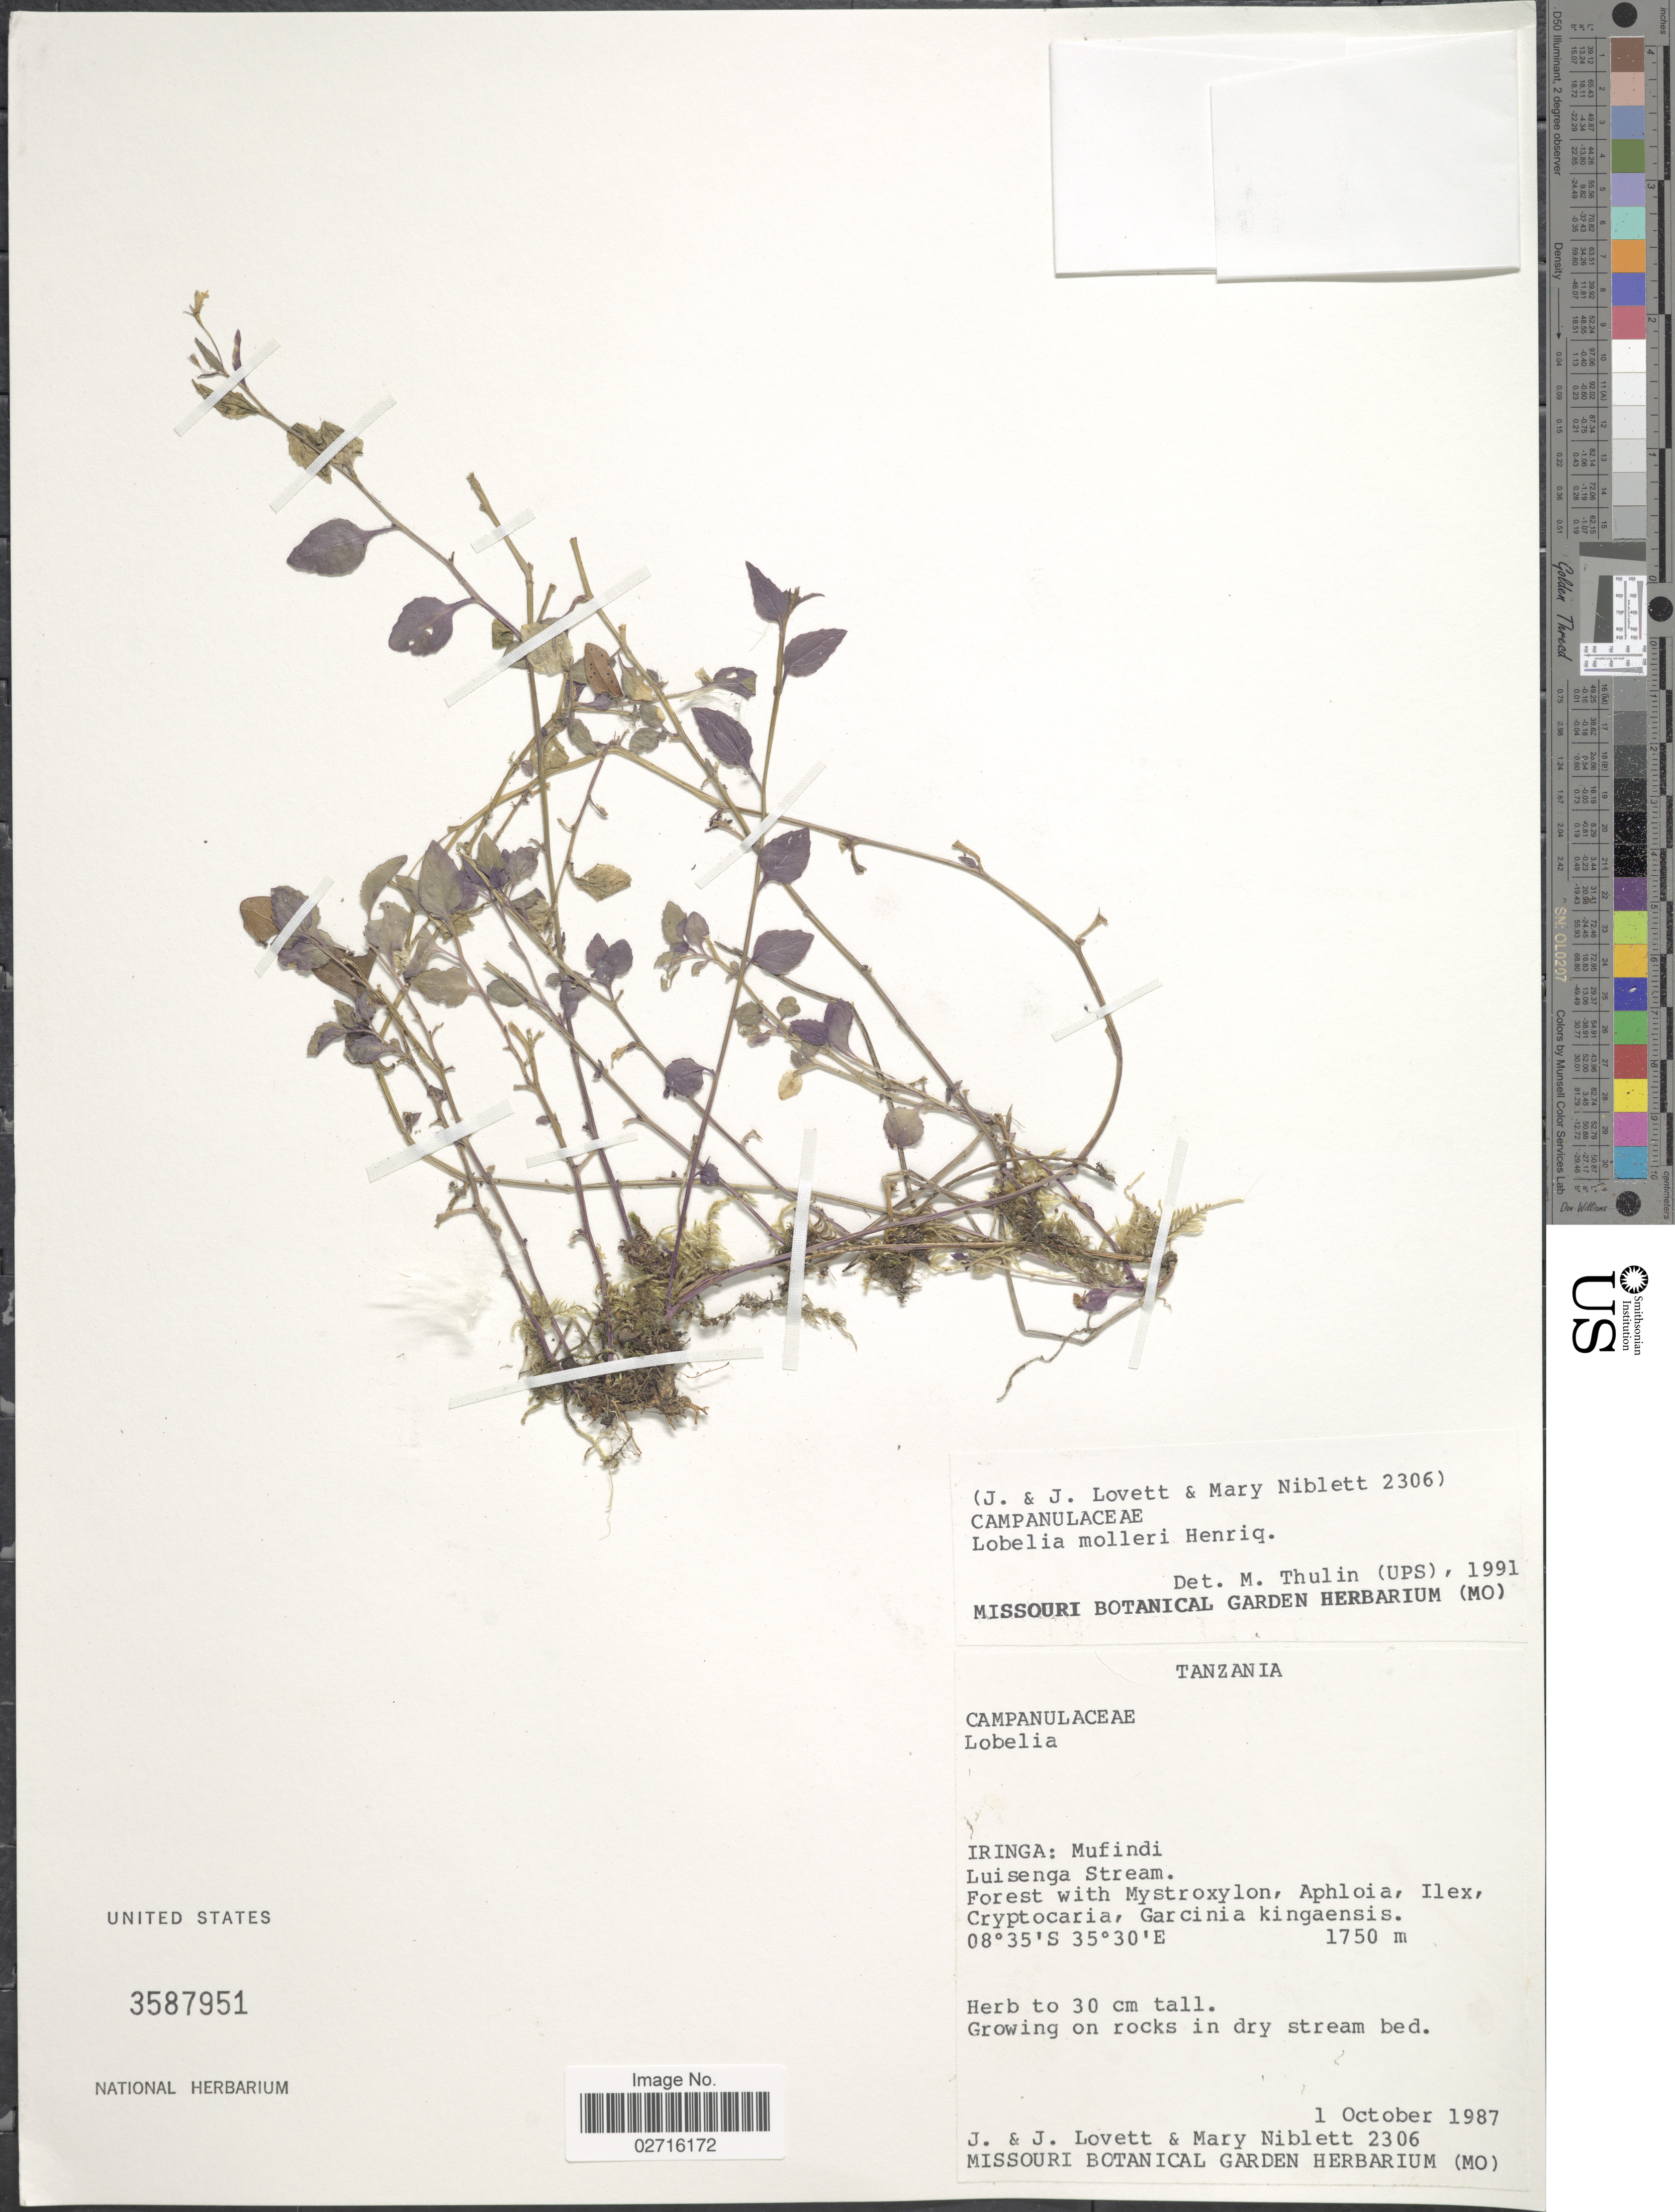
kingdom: Plantae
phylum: Tracheophyta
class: Magnoliopsida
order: Asterales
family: Campanulaceae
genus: Lobelia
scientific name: Lobelia molleri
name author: Henriq.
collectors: J. Lovett, J. Lovett & M. Niblett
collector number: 2306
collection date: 1987-10-01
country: Tanzania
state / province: Iringa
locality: Mufindi, Luisenga Stream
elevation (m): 1750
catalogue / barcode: US 3587951